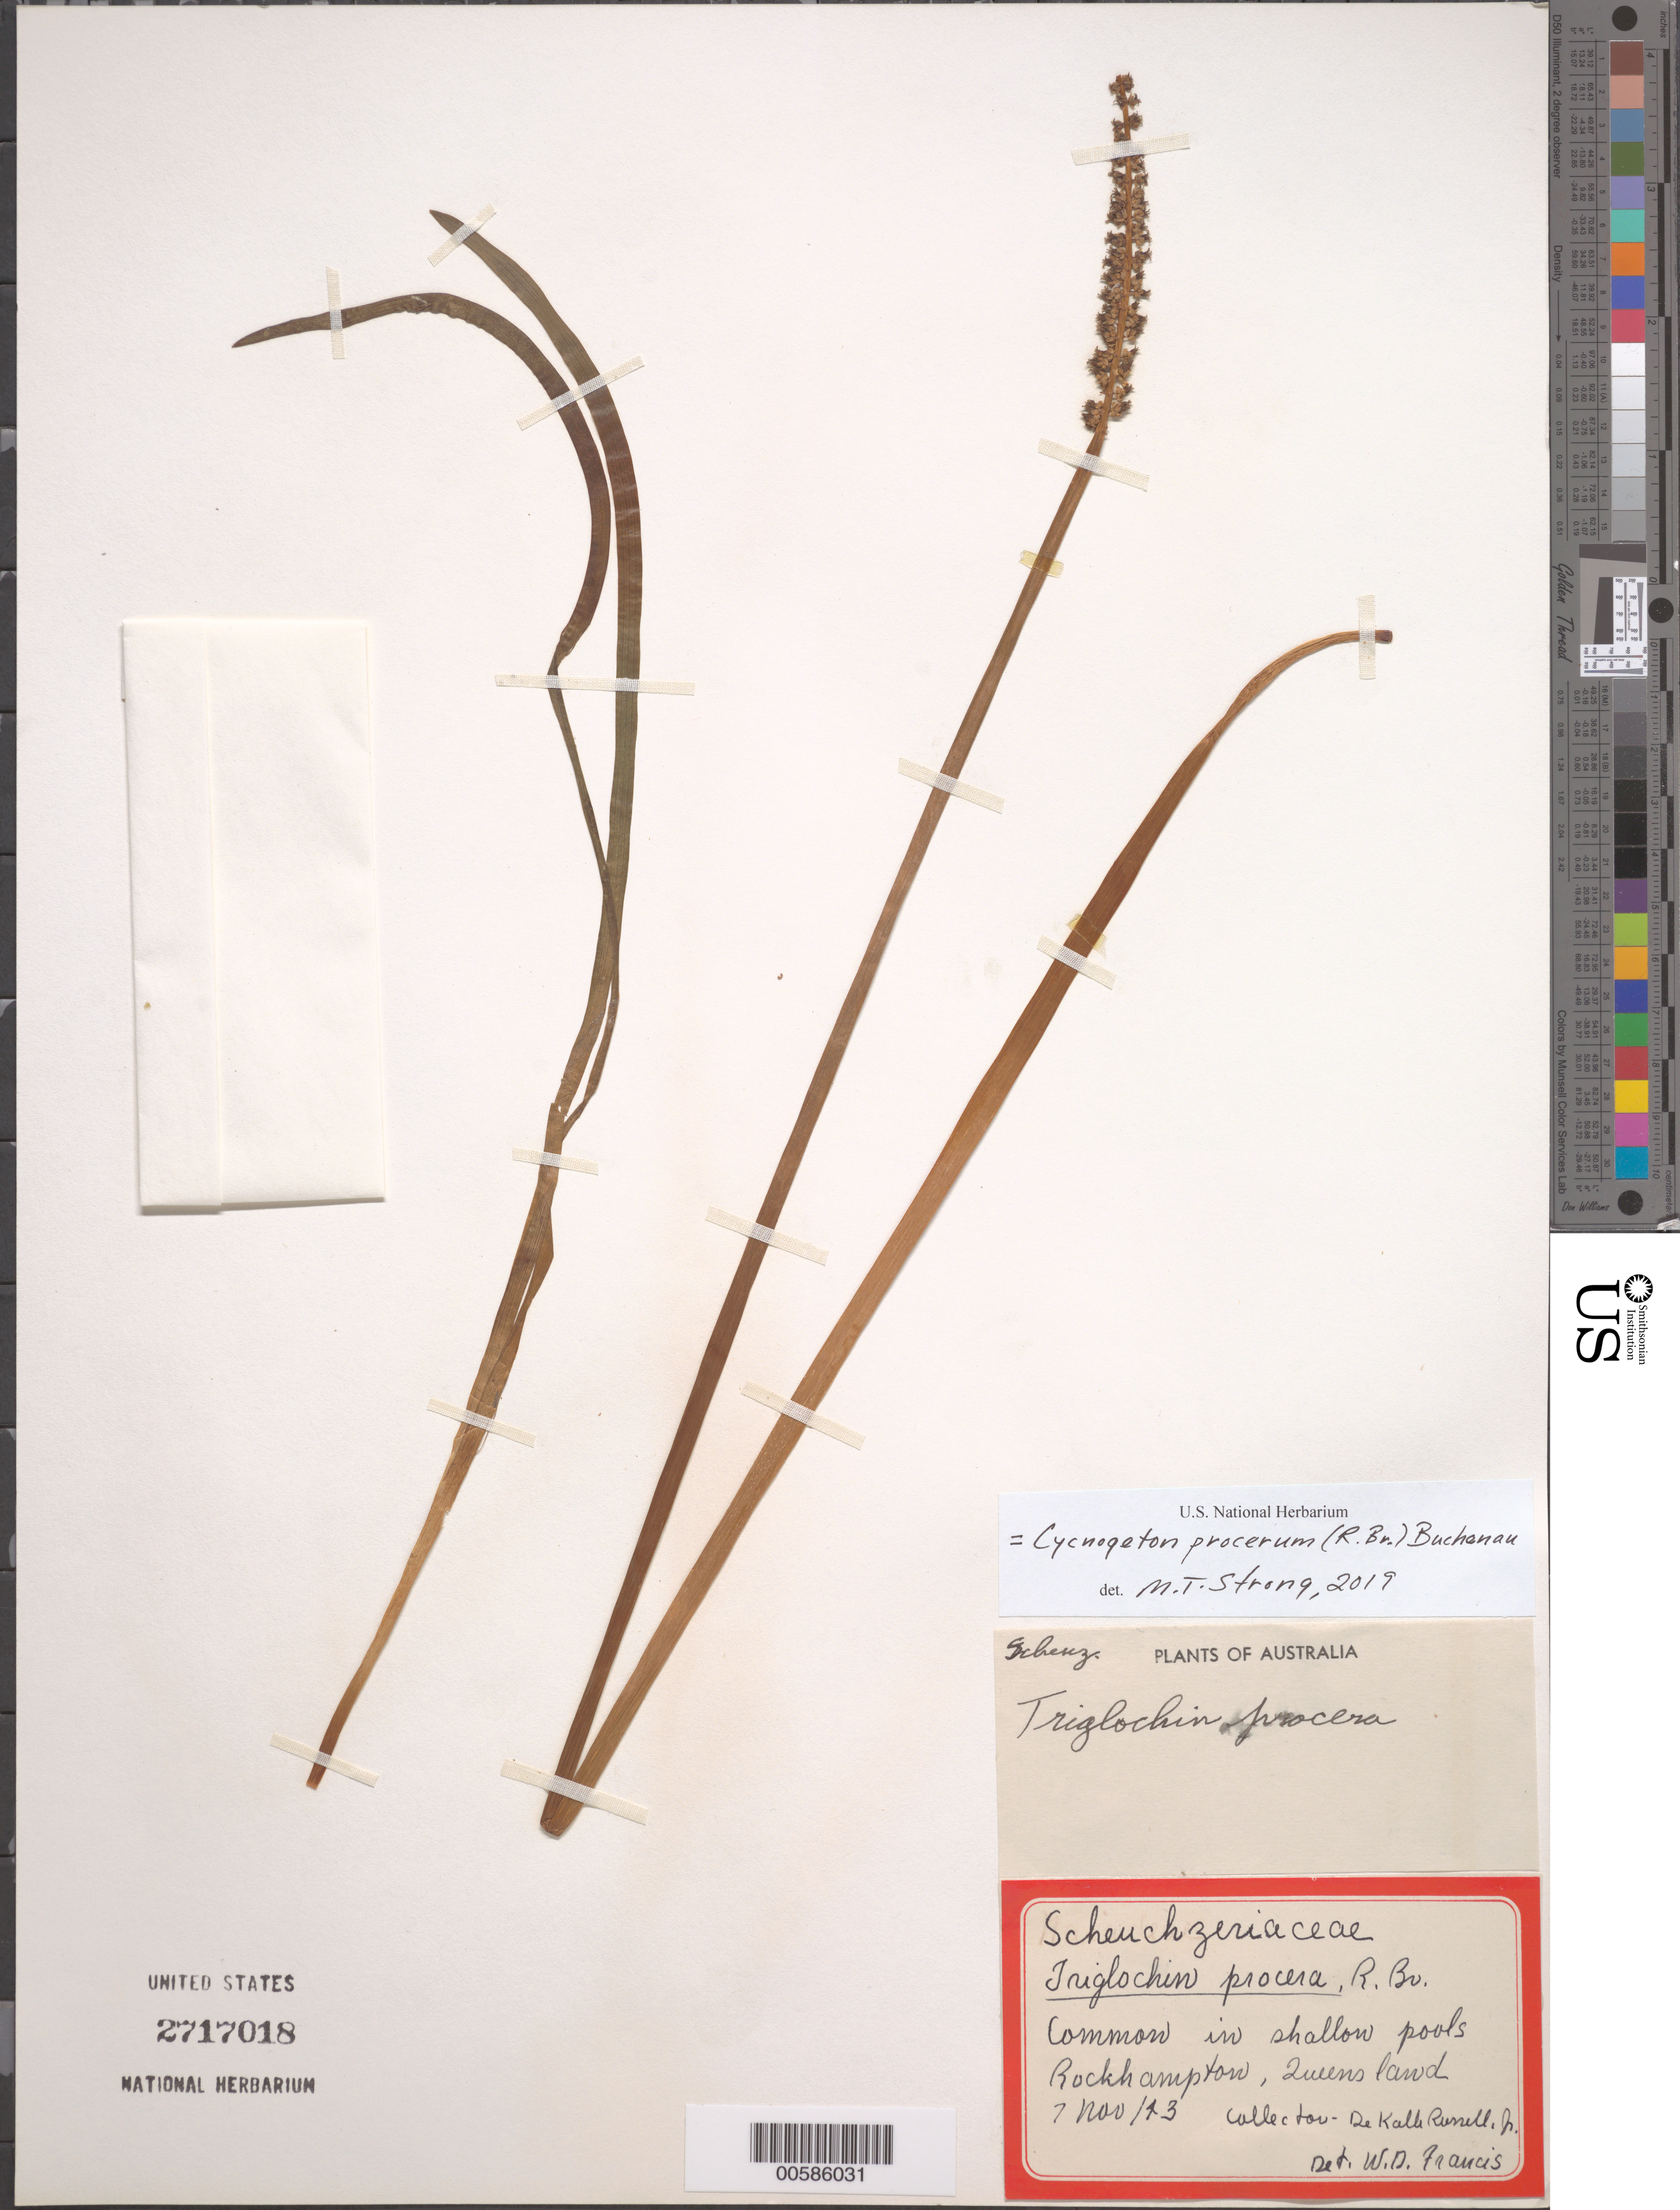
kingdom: Plantae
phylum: Tracheophyta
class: Liliopsida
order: Alismatales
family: Juncaginaceae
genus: Cycnogeton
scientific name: Cycnogeton procerum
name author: (R. Br.) Buchenau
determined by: Strong, Mark T., (BOT), Smithsonian Institution - National Museum of Natural History (UNITED STATES)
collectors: W. Francis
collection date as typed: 07 Nov 1943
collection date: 1943-11-07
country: Australia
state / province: Queensland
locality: Rockhampton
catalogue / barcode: US 2717018